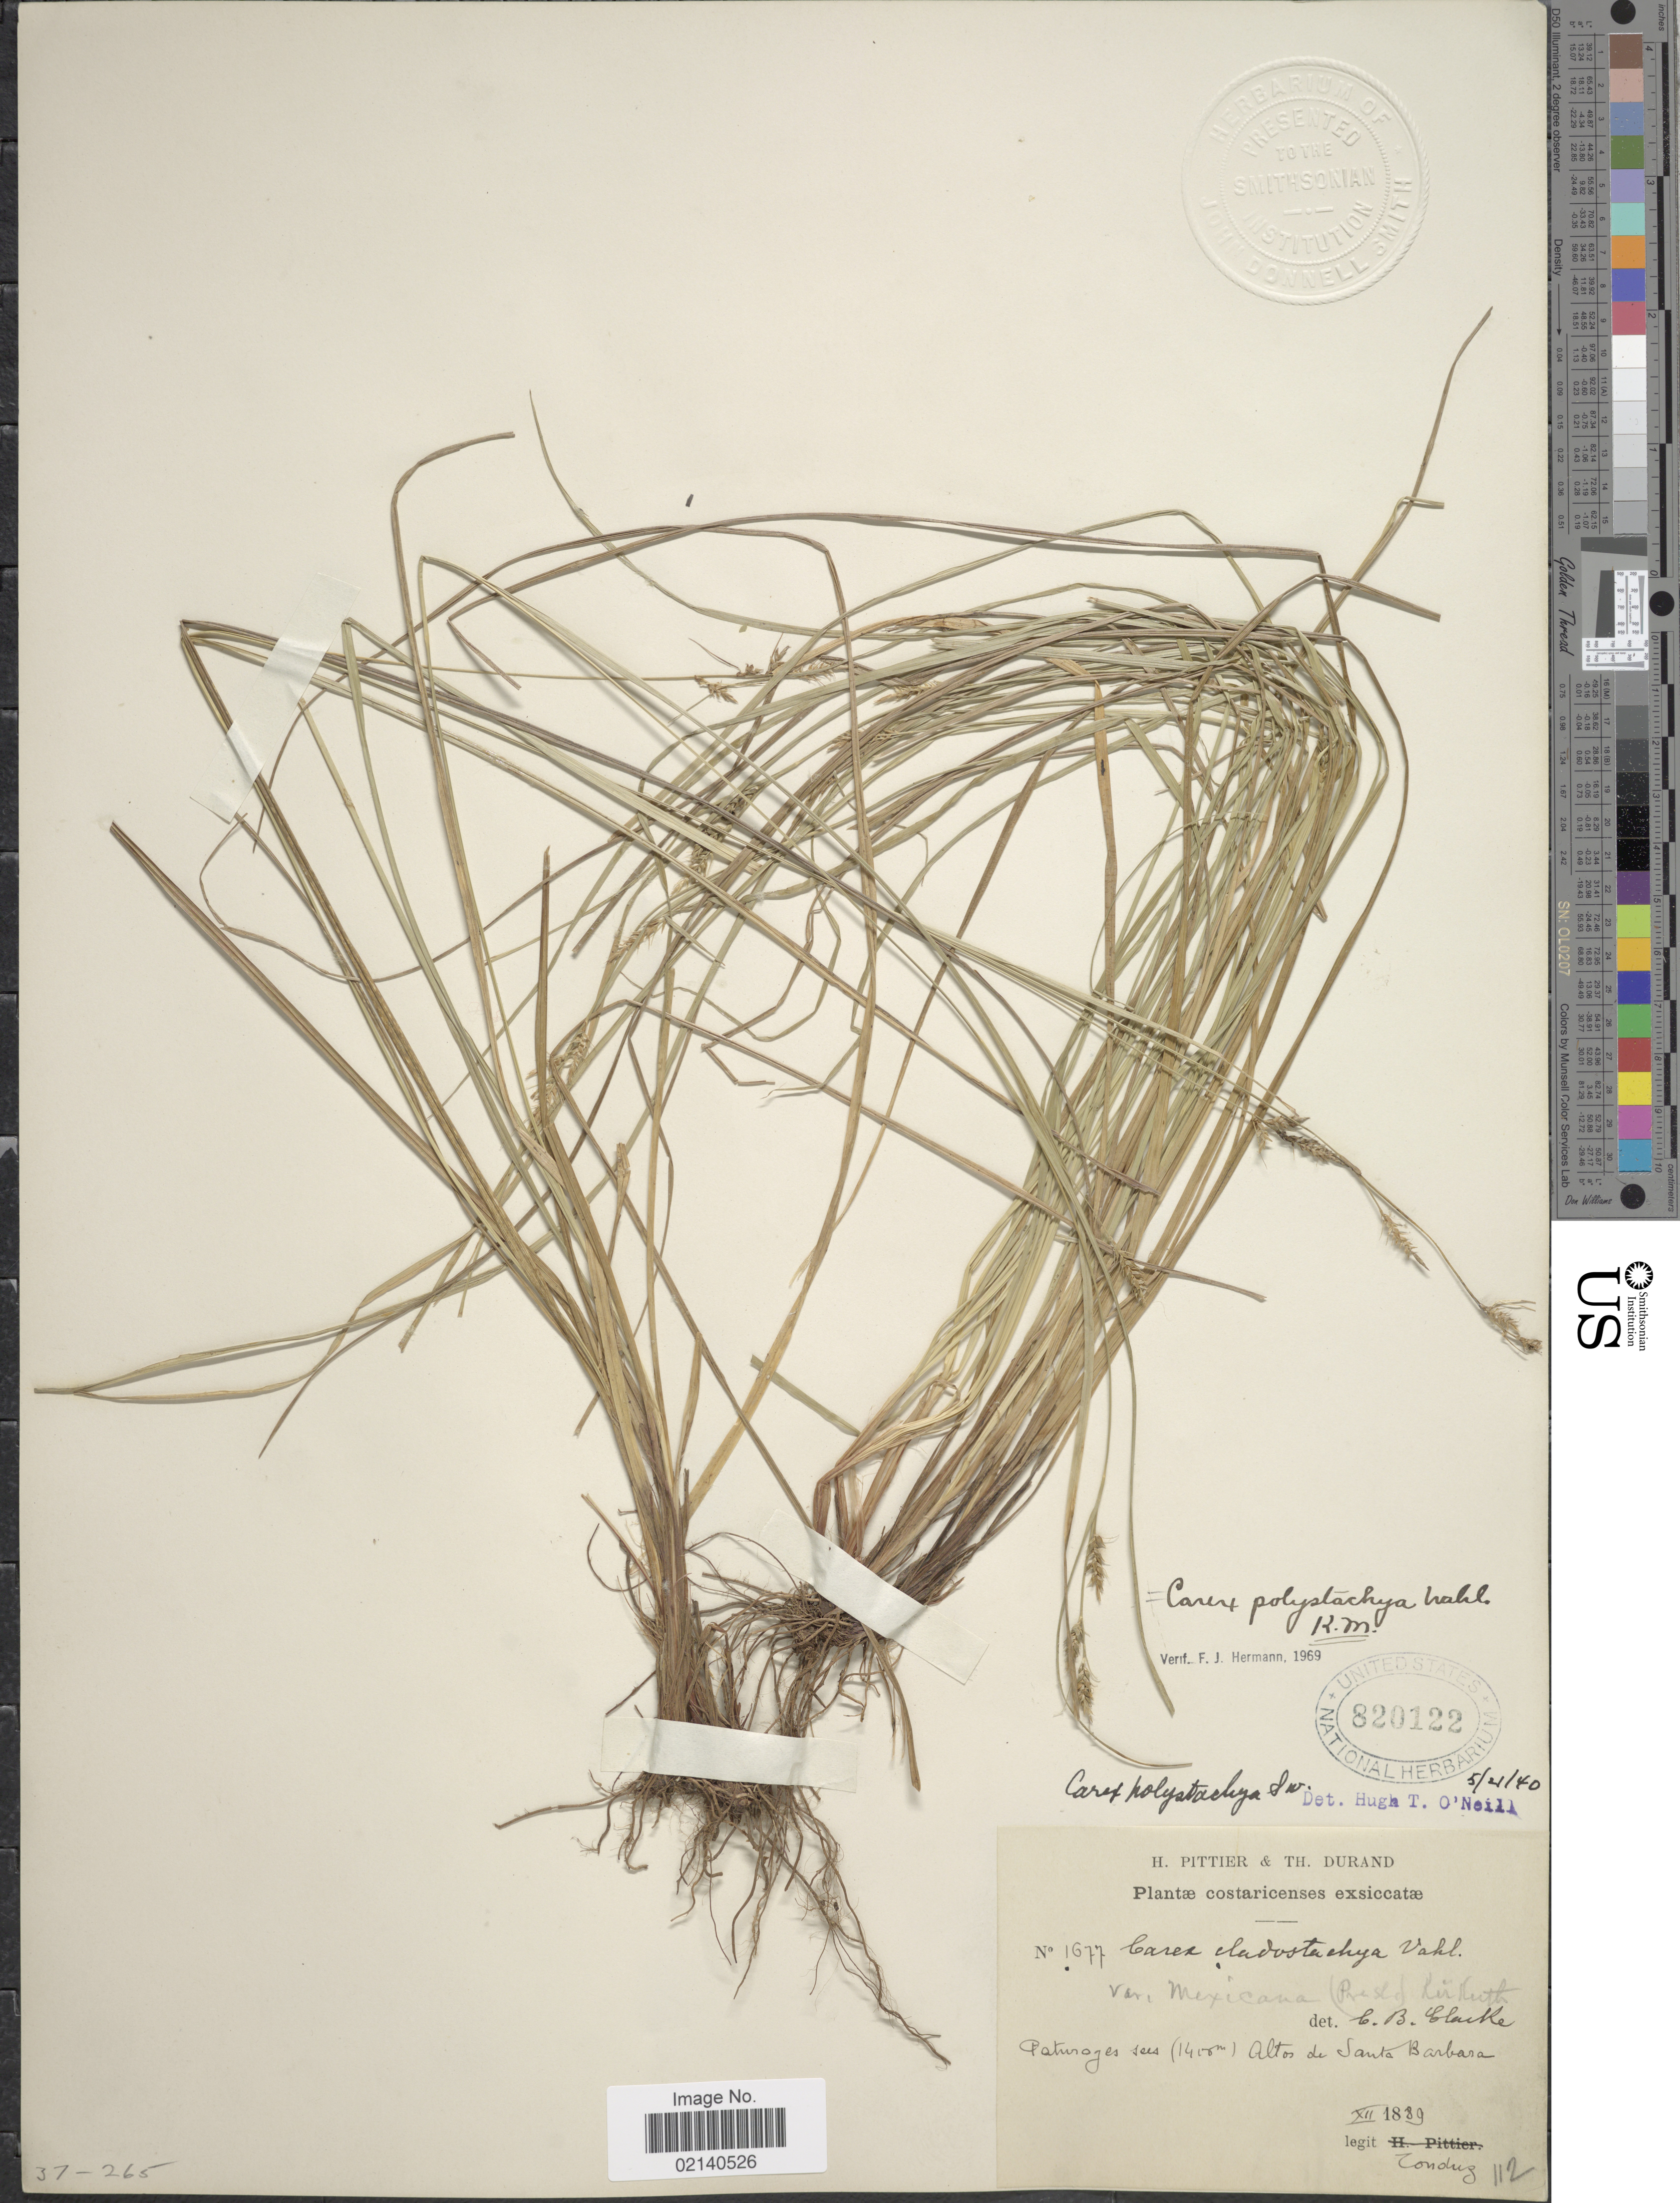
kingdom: Plantae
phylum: Tracheophyta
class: Liliopsida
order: Poales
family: Cyperaceae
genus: Carex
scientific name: Carex polystachya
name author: Sw. ex Wahlenb.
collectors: A. Tonduz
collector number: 1677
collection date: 1889-12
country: Costa Rica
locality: Paturages sees Altos de Santa Barbara.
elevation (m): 1410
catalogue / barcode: US 820122